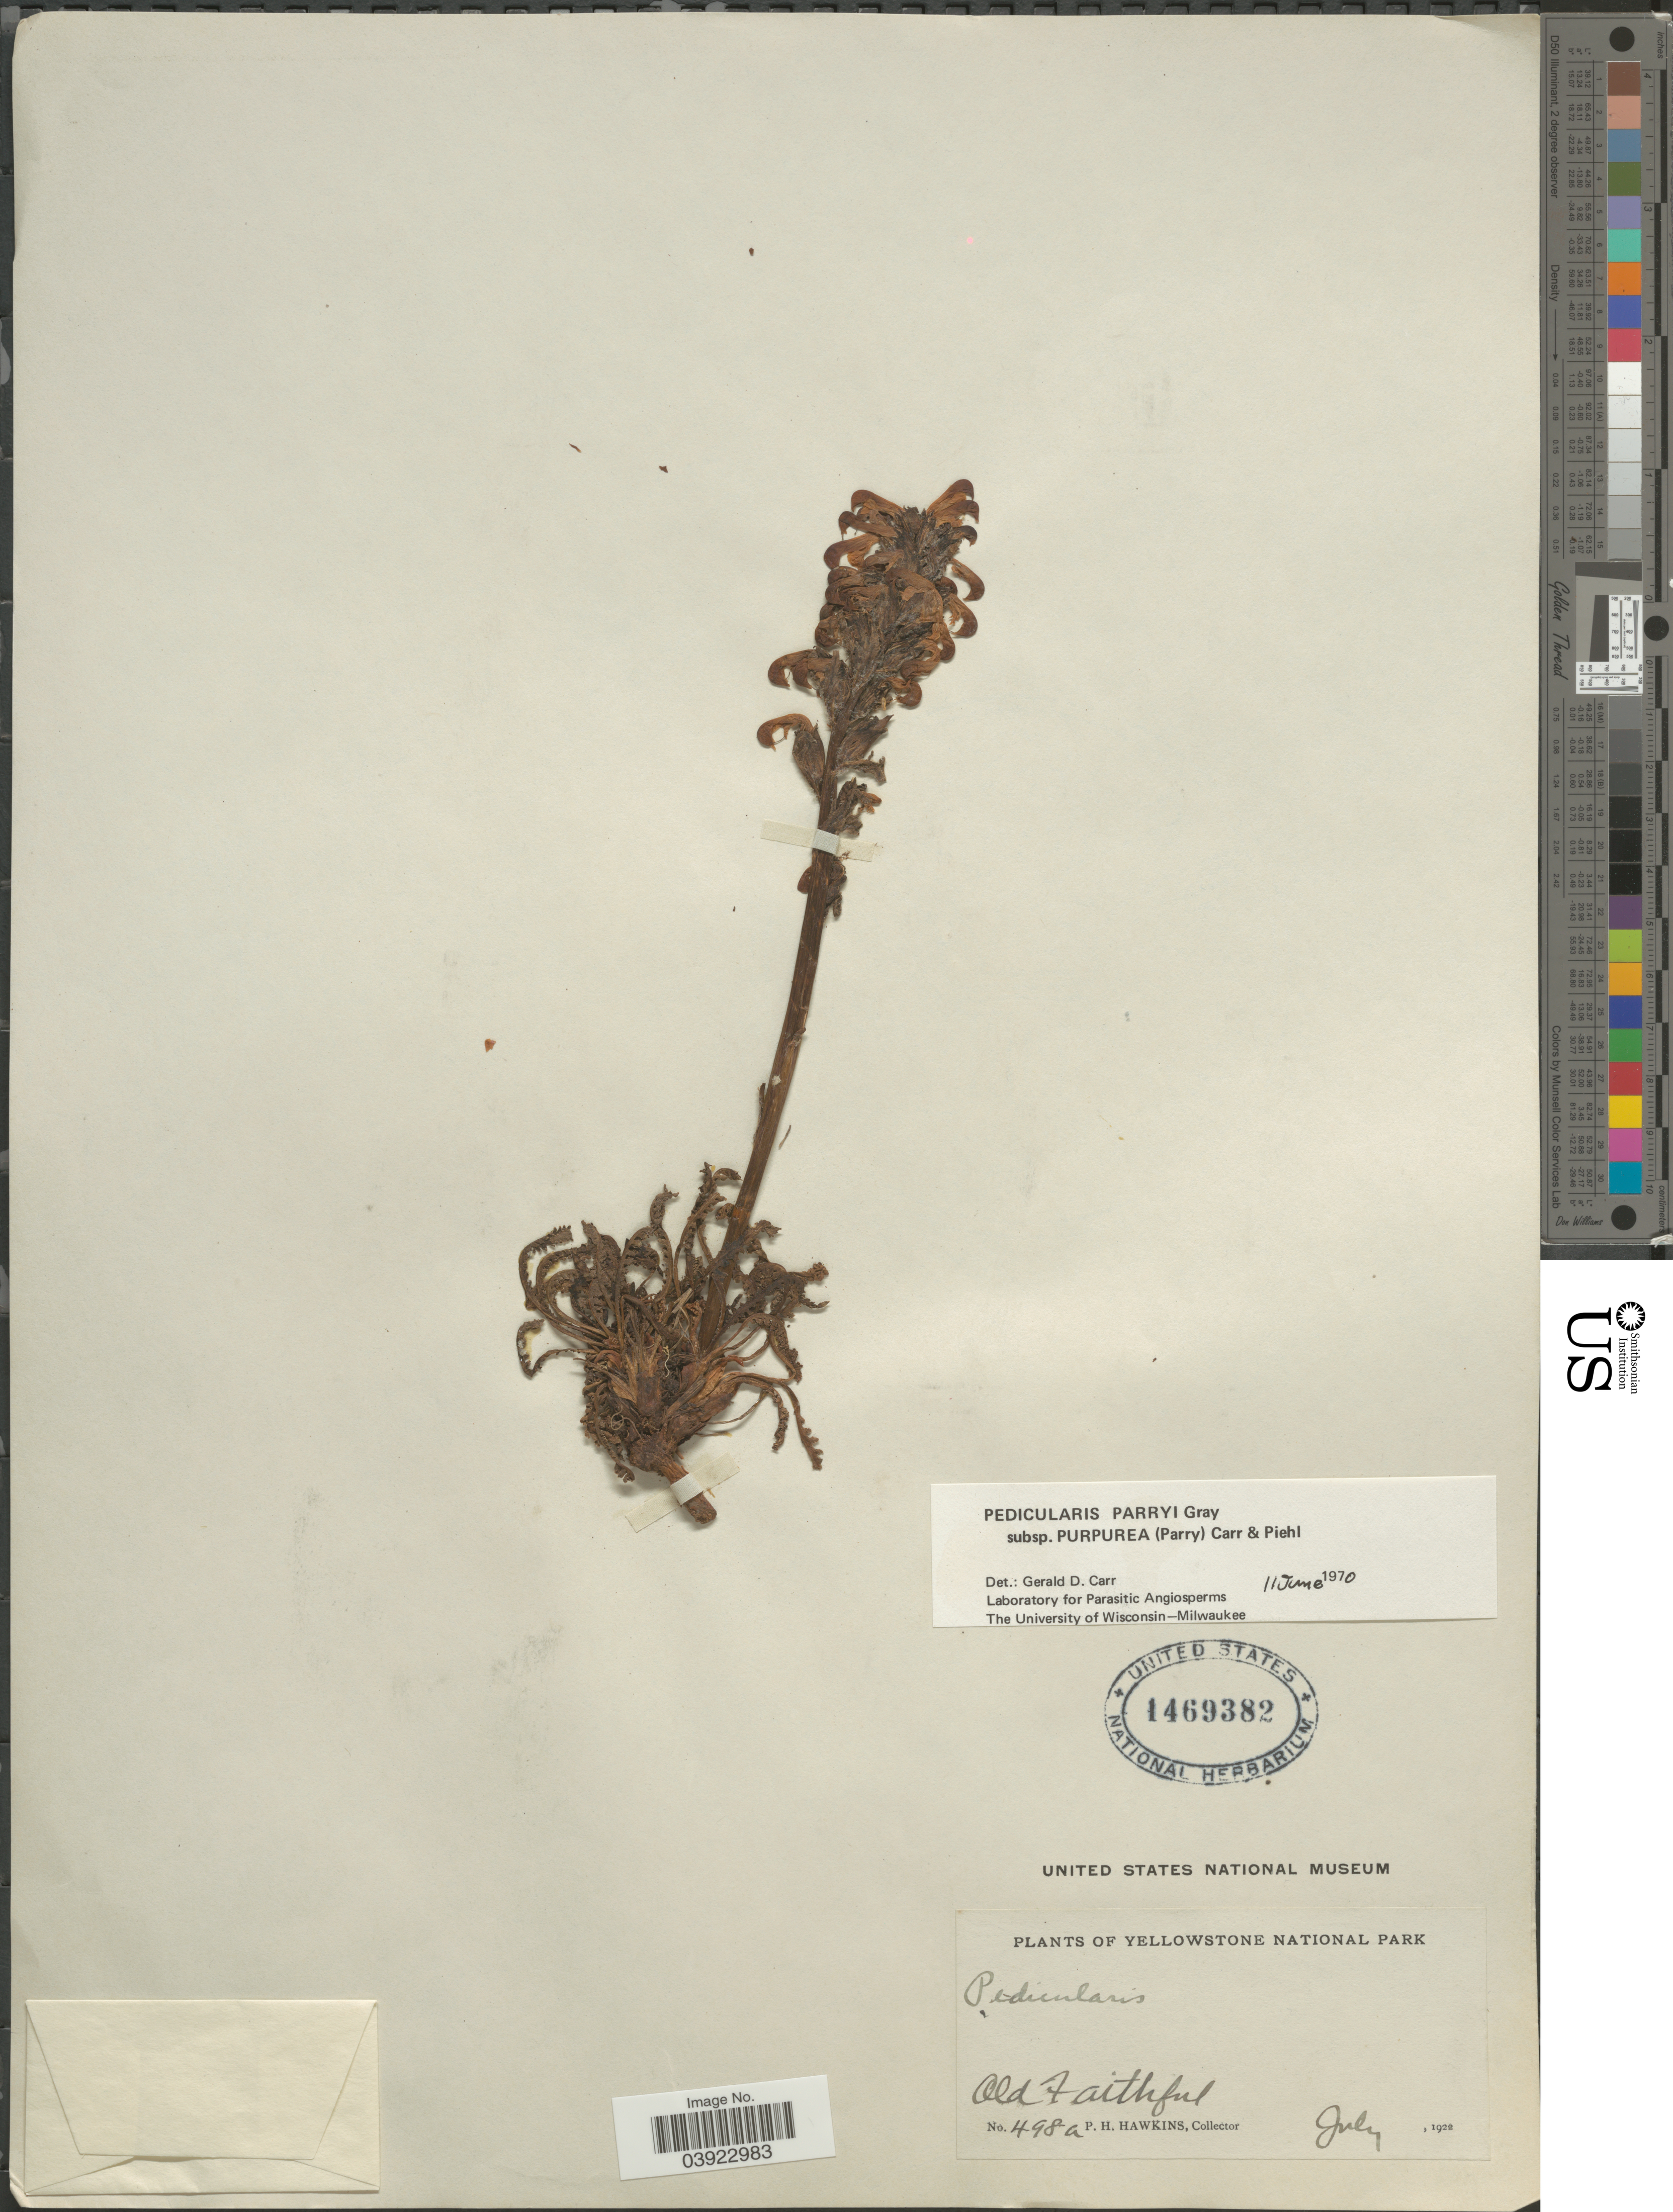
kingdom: Plantae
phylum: Tracheophyta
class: Magnoliopsida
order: Lamiales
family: Orobanchaceae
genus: Pedicularis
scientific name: Pedicularis parryi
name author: A. Gray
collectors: P. Hawkins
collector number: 498a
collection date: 1928-07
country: United States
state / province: Wyoming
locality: Yellowstone National Park. Old Faithful.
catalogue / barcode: US 1469382